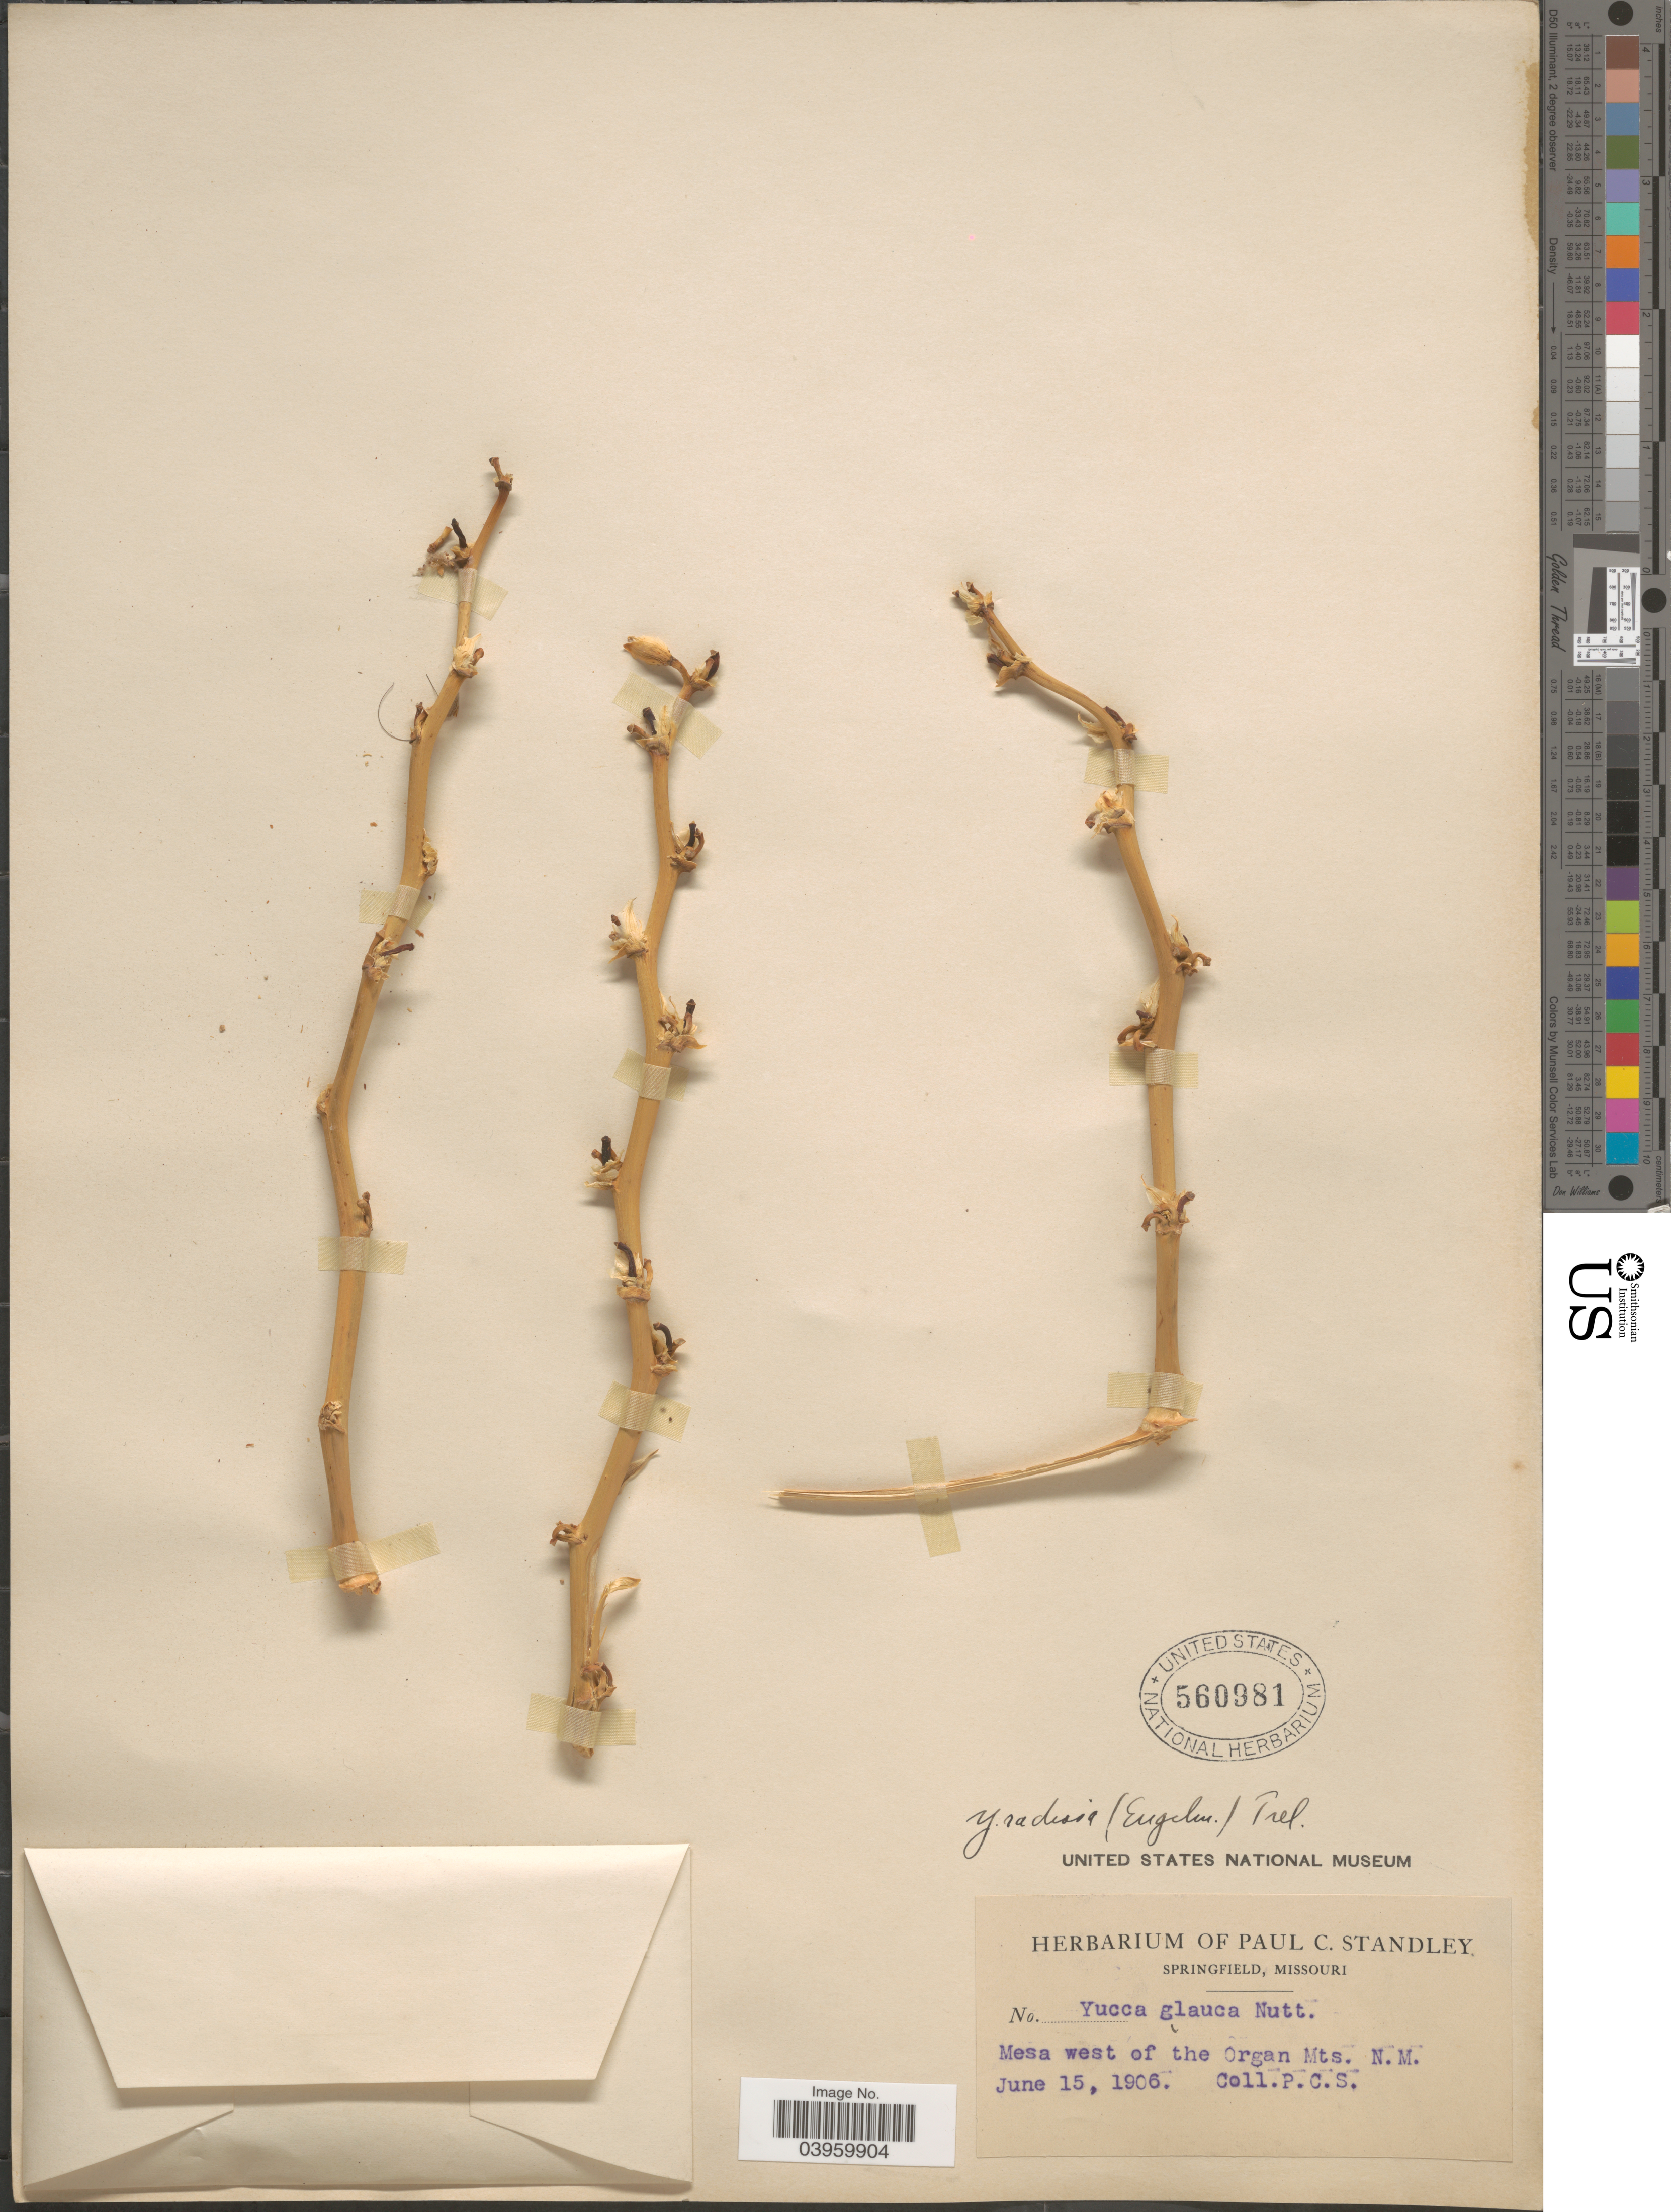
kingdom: Plantae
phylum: Tracheophyta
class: Liliopsida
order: Asparagales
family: Asparagaceae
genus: Yucca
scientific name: Yucca elata var. verdiensis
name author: (McKelvey) Reveal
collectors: P. C. Standley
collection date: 1906-06-15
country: United States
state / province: New Mexico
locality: Mesa west of the Organ Mts.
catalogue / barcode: US 560981